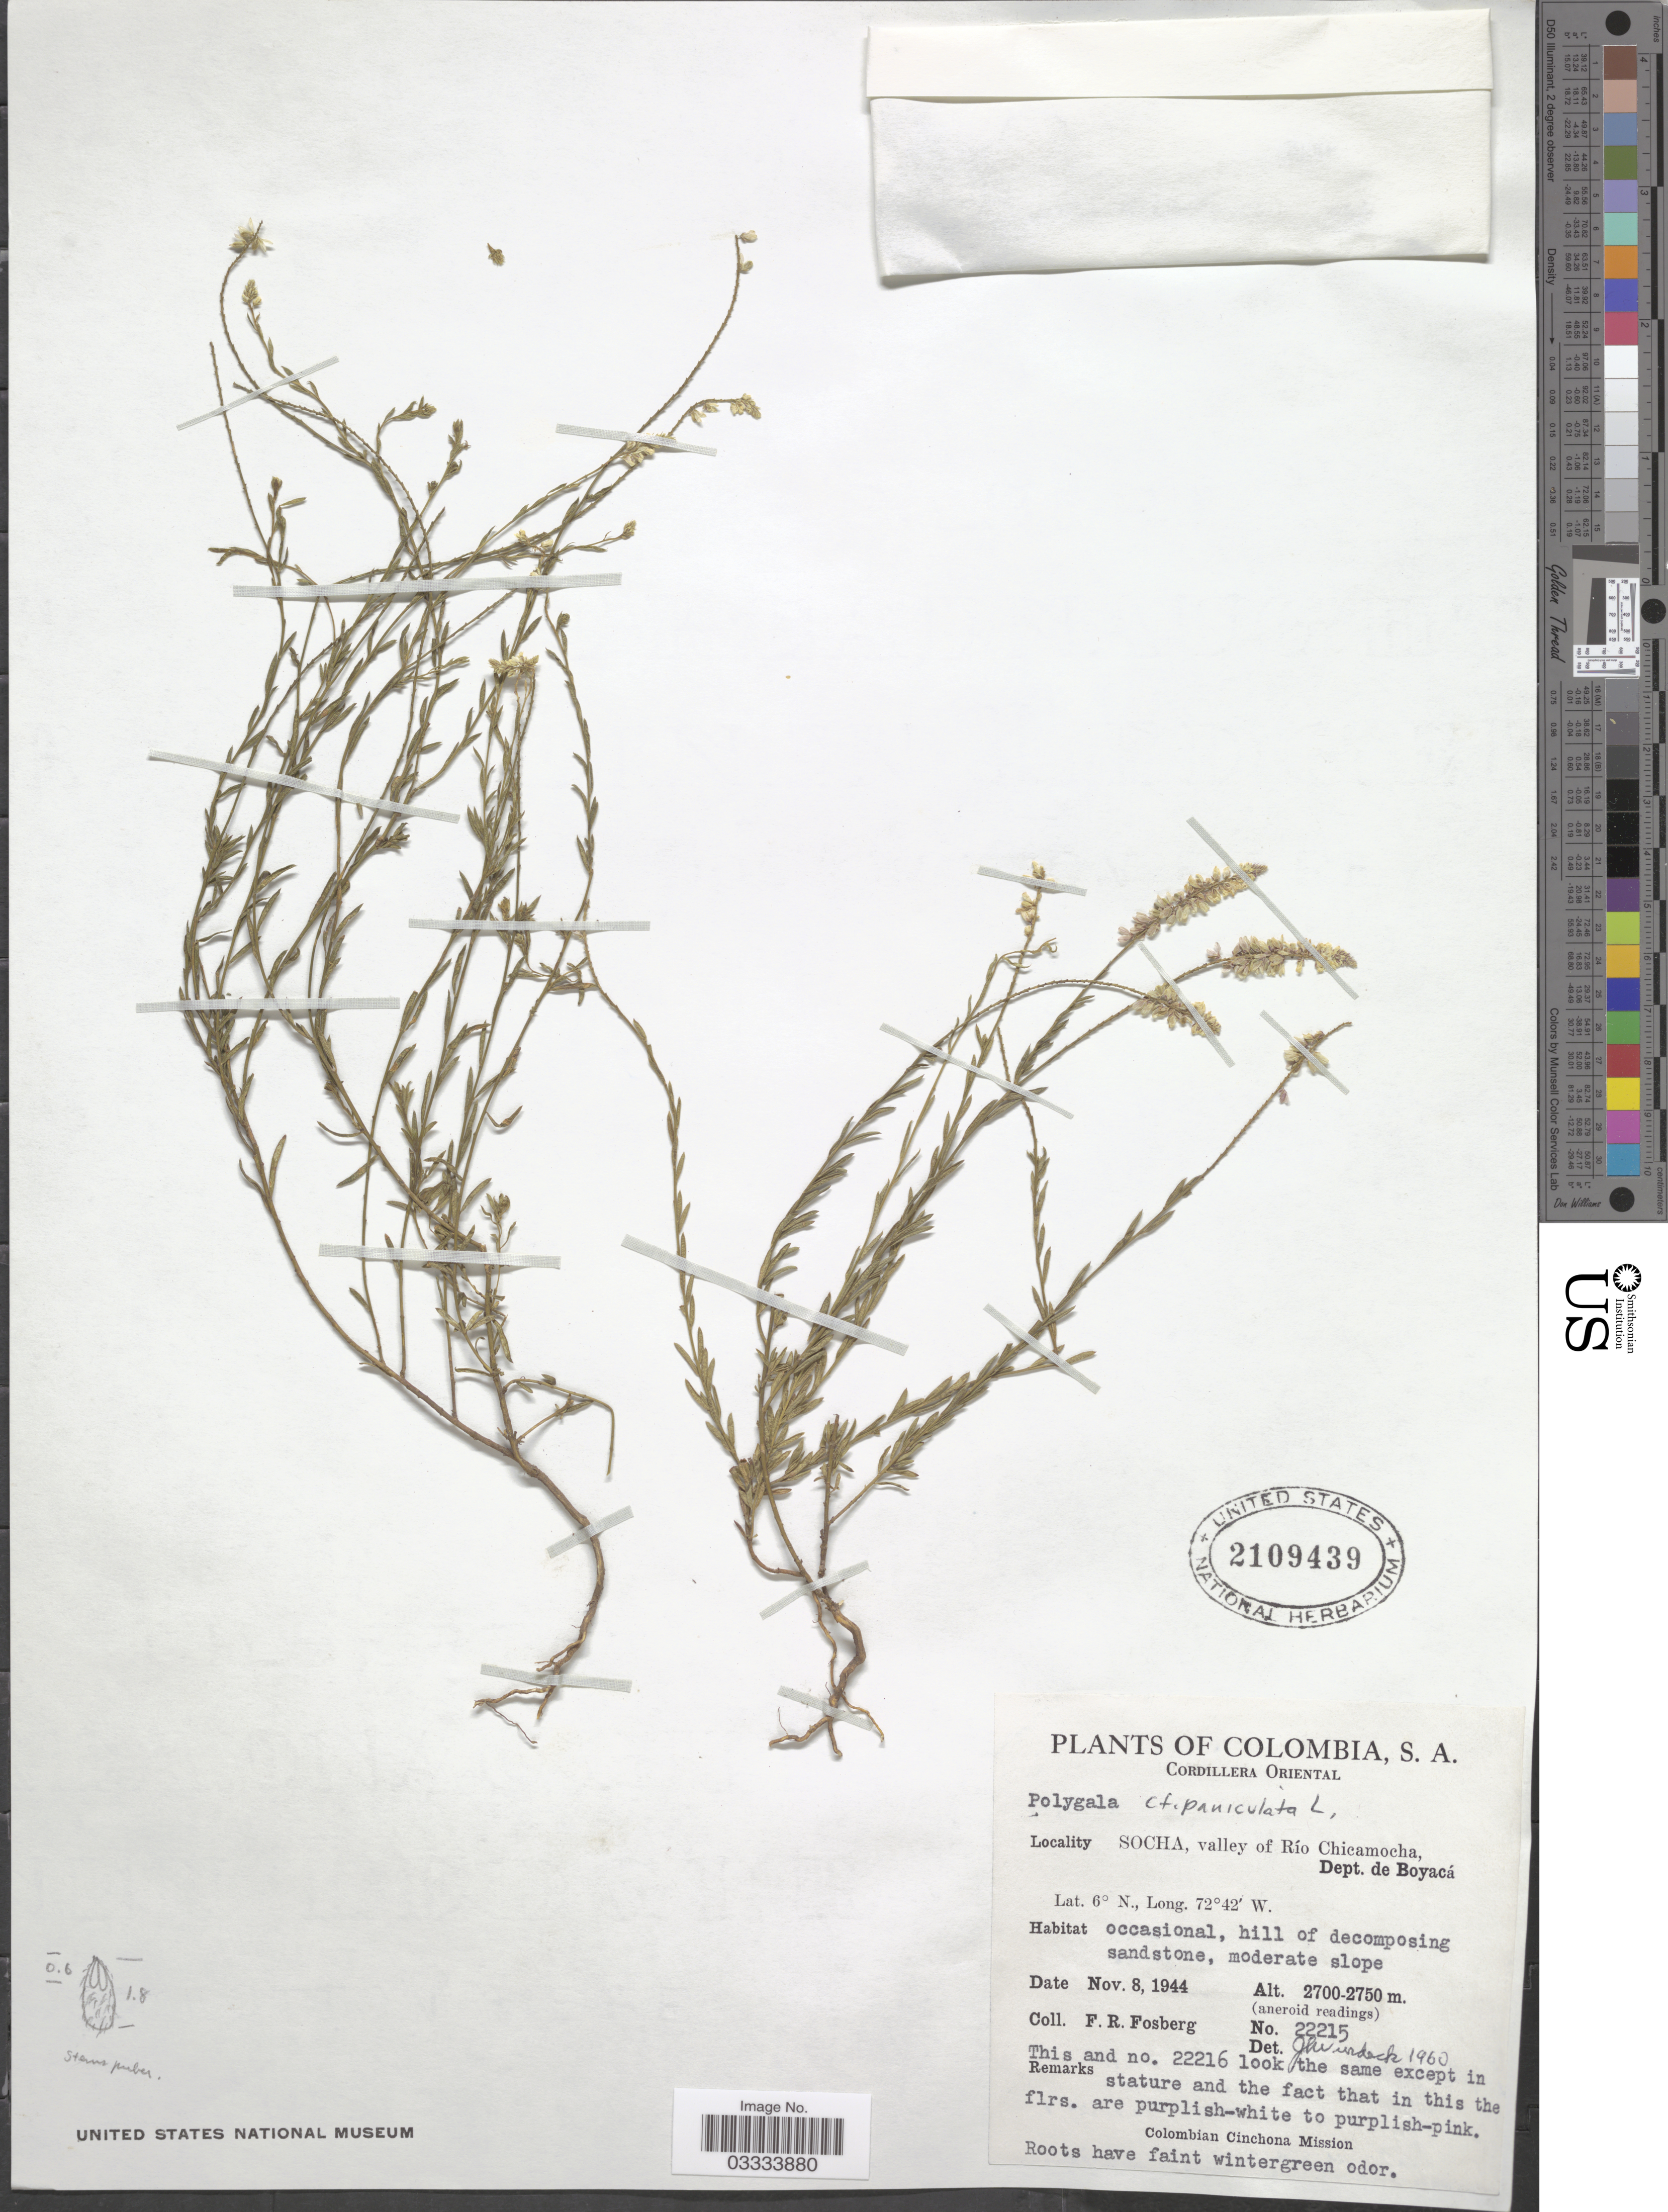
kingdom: Plantae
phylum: Tracheophyta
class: Magnoliopsida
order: Fabales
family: Polygalaceae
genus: Polygala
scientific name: Polygala paniculata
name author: L.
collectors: F. R. Fosberg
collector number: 22215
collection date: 1944-11-08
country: Colombia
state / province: Boyacá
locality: Cordillera Oriental. Socha, valley of Río Chicamocha, Dept. de Boyacá.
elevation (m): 2700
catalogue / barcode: US 2109439